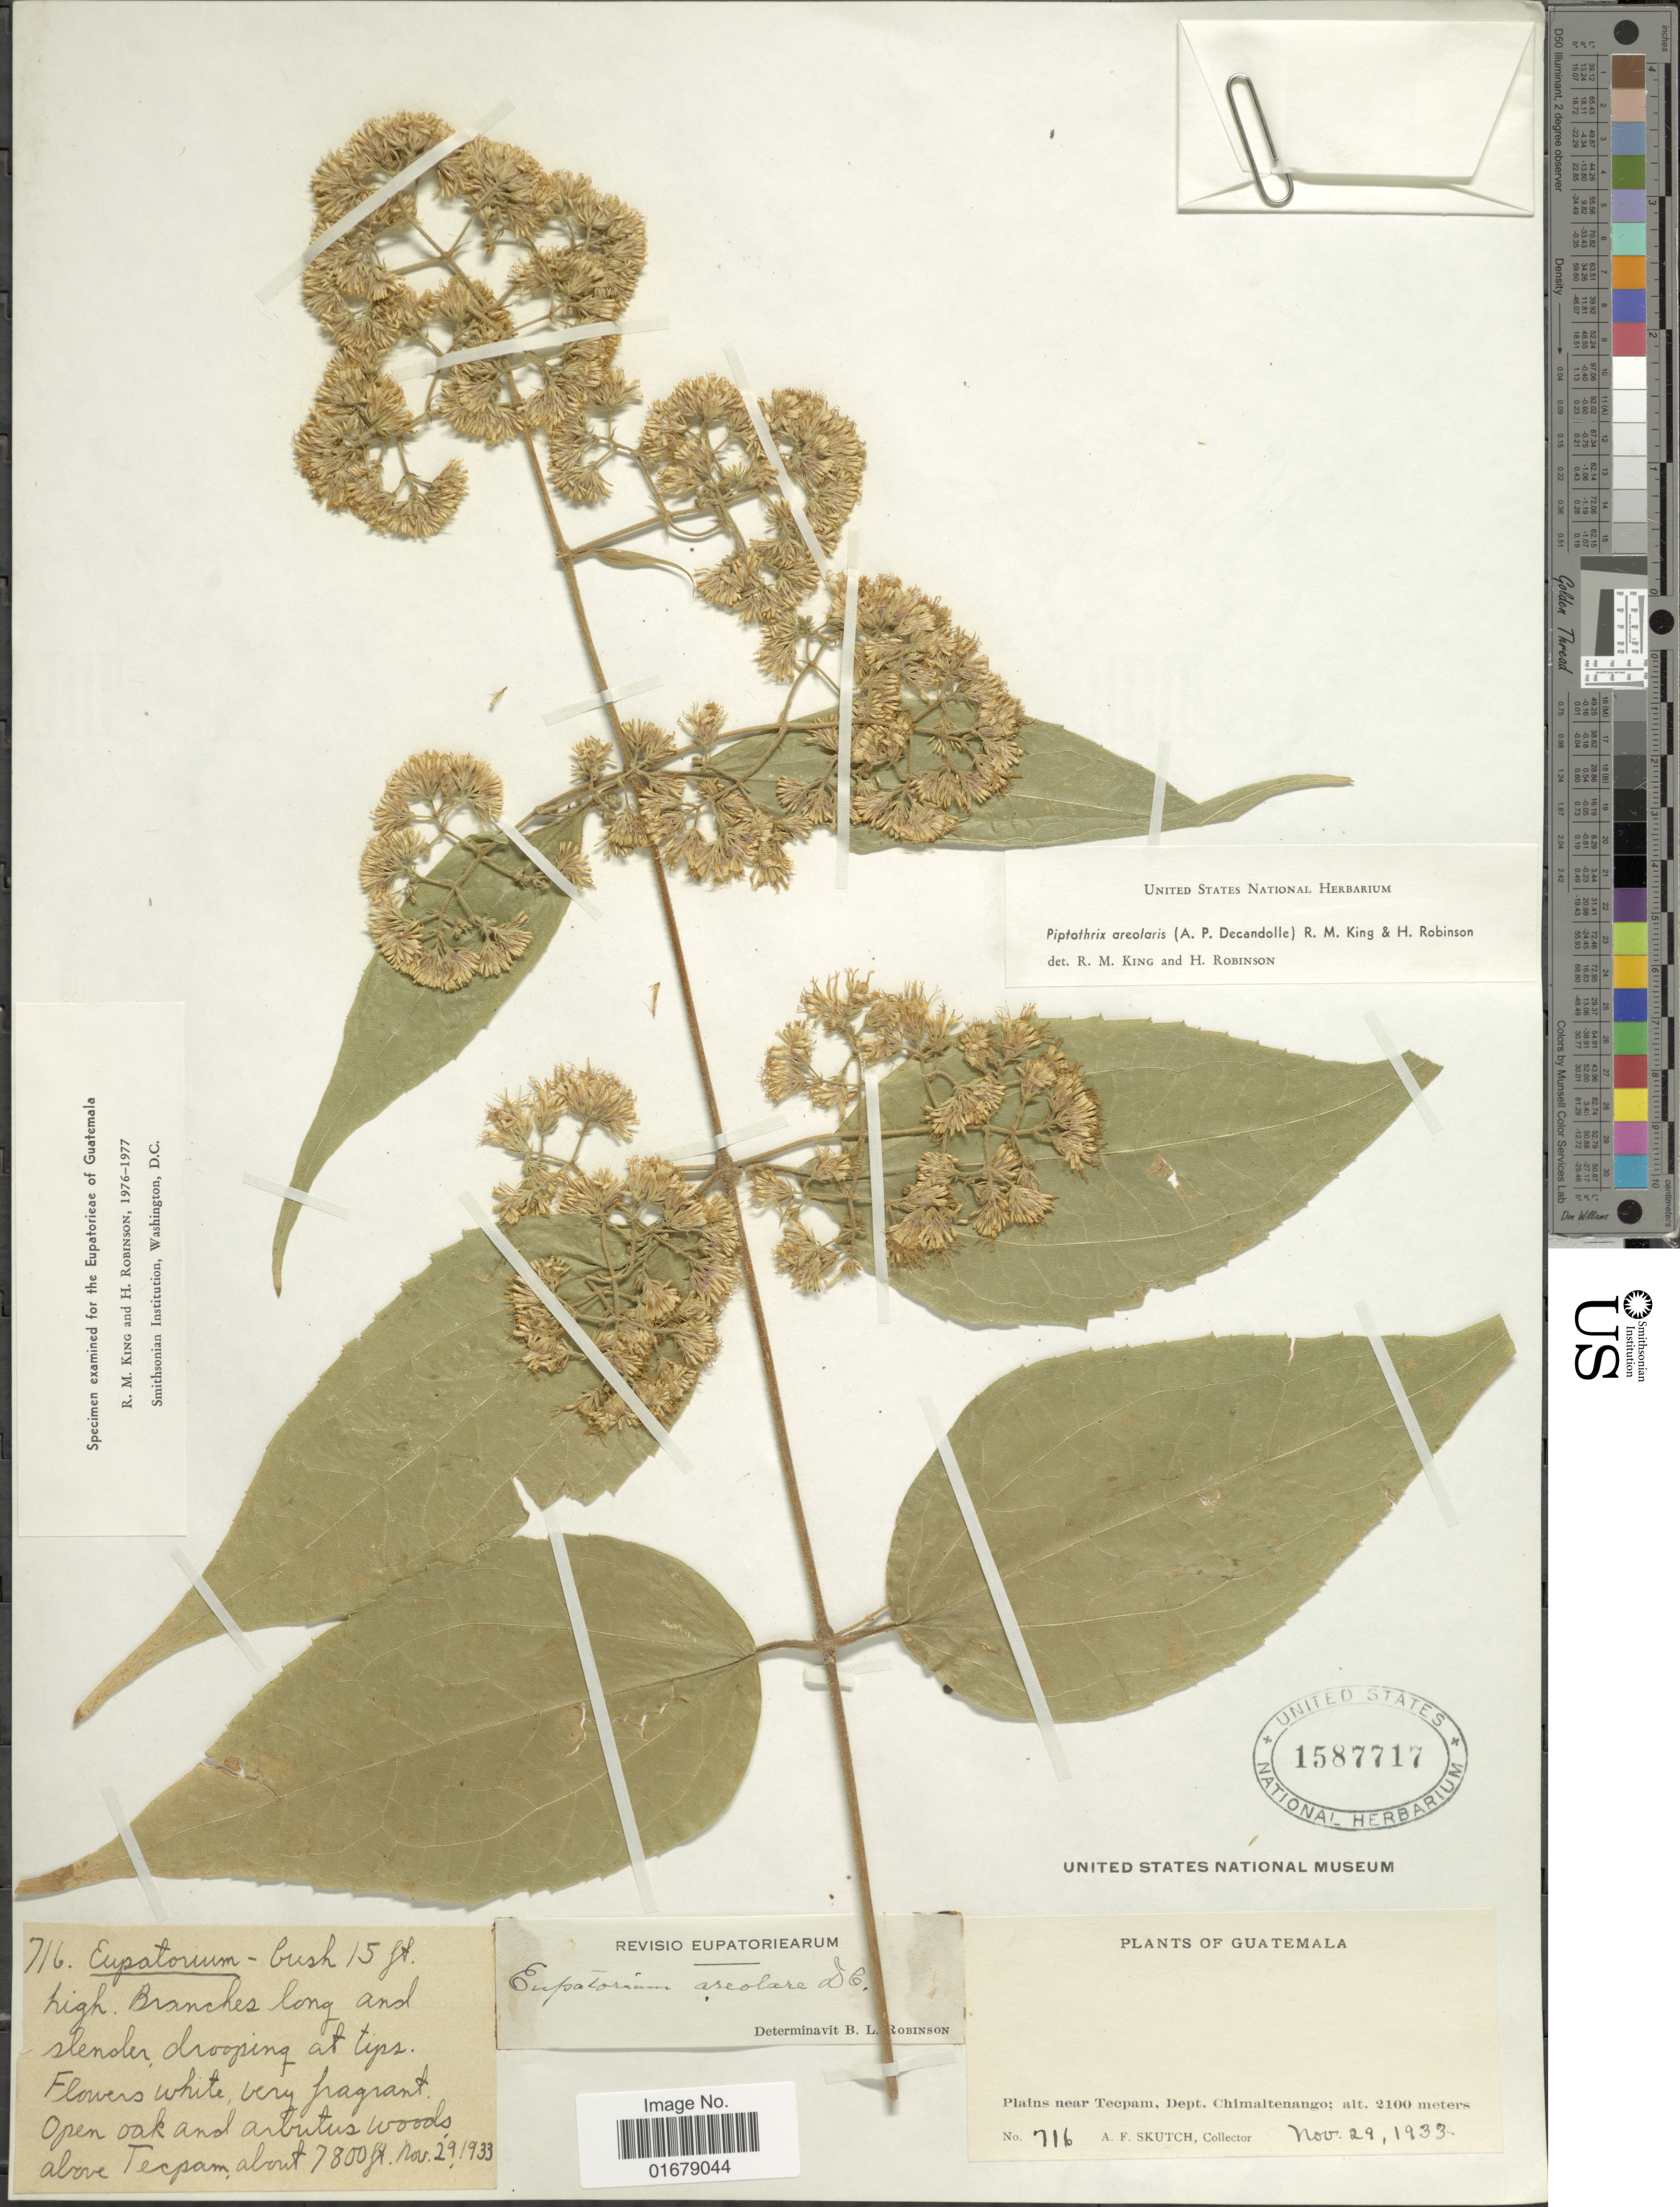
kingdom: Plantae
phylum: Tracheophyta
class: Magnoliopsida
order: Asterales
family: Asteraceae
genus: Piptothrix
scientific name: Piptothrix areolaris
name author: (DC.) R.M. King & H. Rob.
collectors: A. F. Skutch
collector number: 716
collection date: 1933-11-29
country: Guatemala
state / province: Chimaltenango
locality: Guatemala. Plains near Tecpam, Dept. Chimaltenango. Open oak and arbutus woods above Tecpam. [Tecpán]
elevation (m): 2100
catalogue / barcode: US 1587717